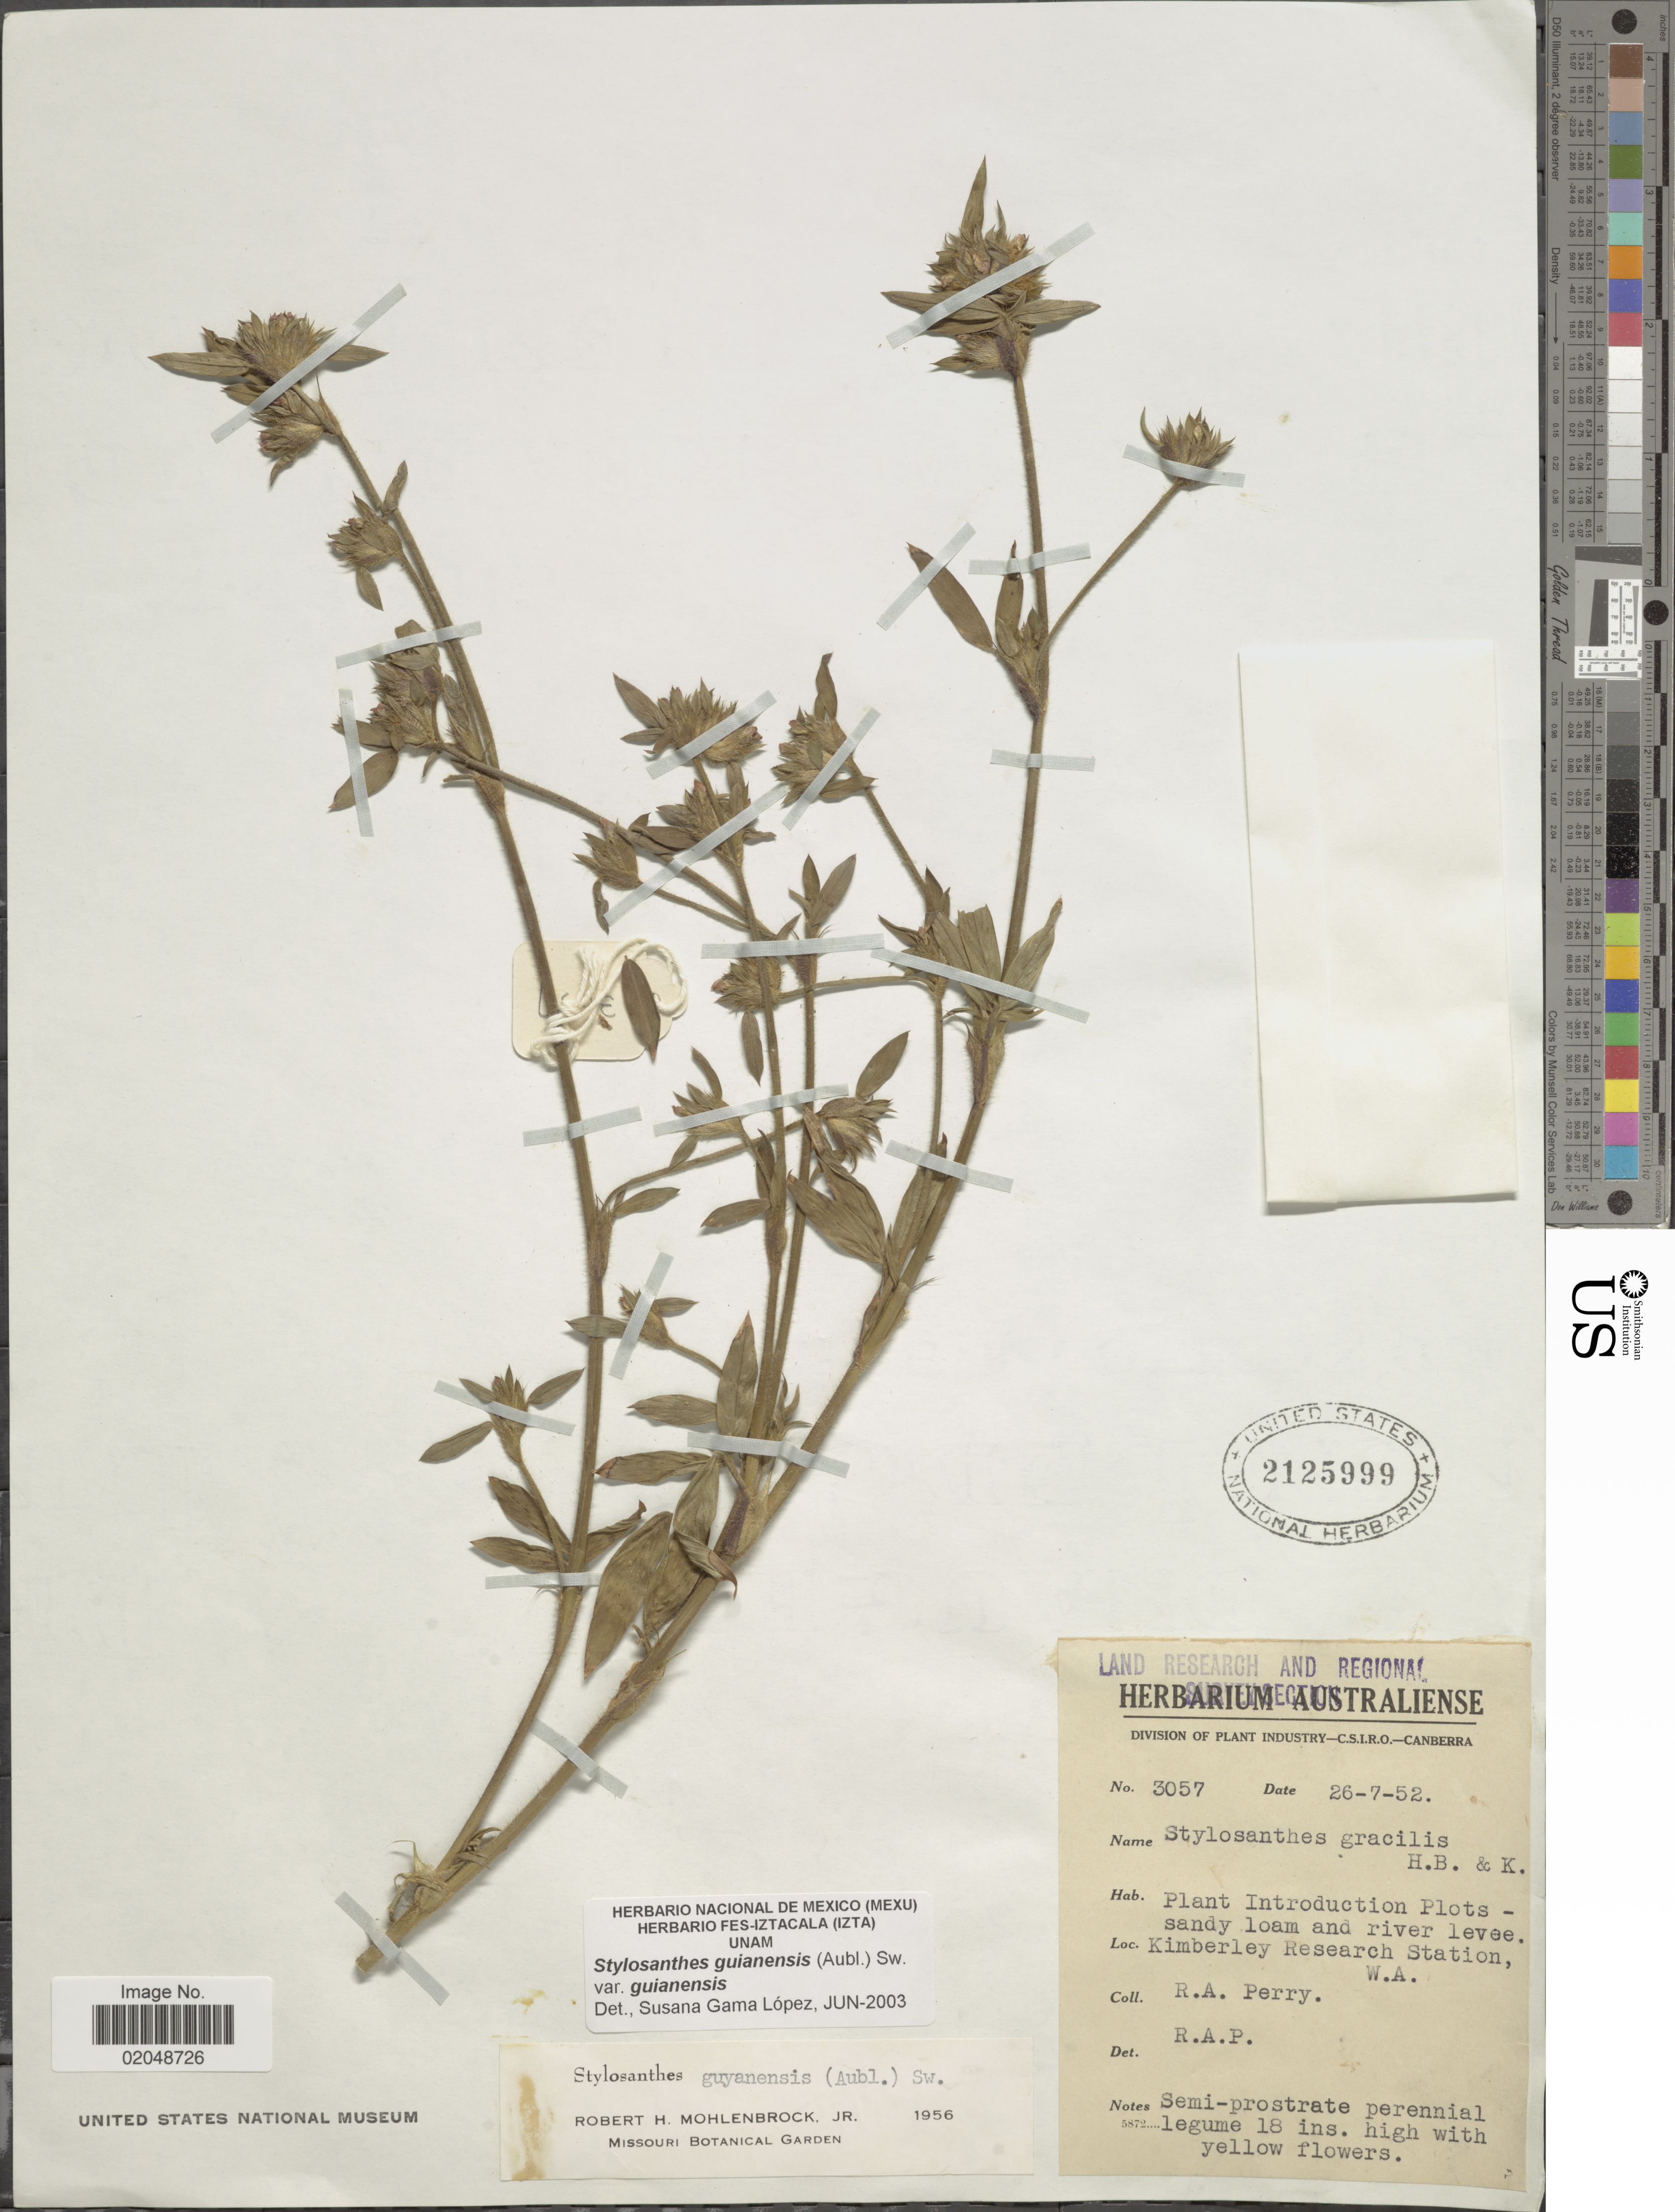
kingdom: Plantae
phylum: Tracheophyta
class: Magnoliopsida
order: Fabales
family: Fabaceae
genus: Stylosanthes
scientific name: Stylosanthes guianensis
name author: (Aubl.) Sw.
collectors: Perry, R. A.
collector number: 3057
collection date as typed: Transcribed d/m/y: 26/7/52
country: Australia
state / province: Western Australia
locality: Kimberly Research Station, WA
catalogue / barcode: US 2125999